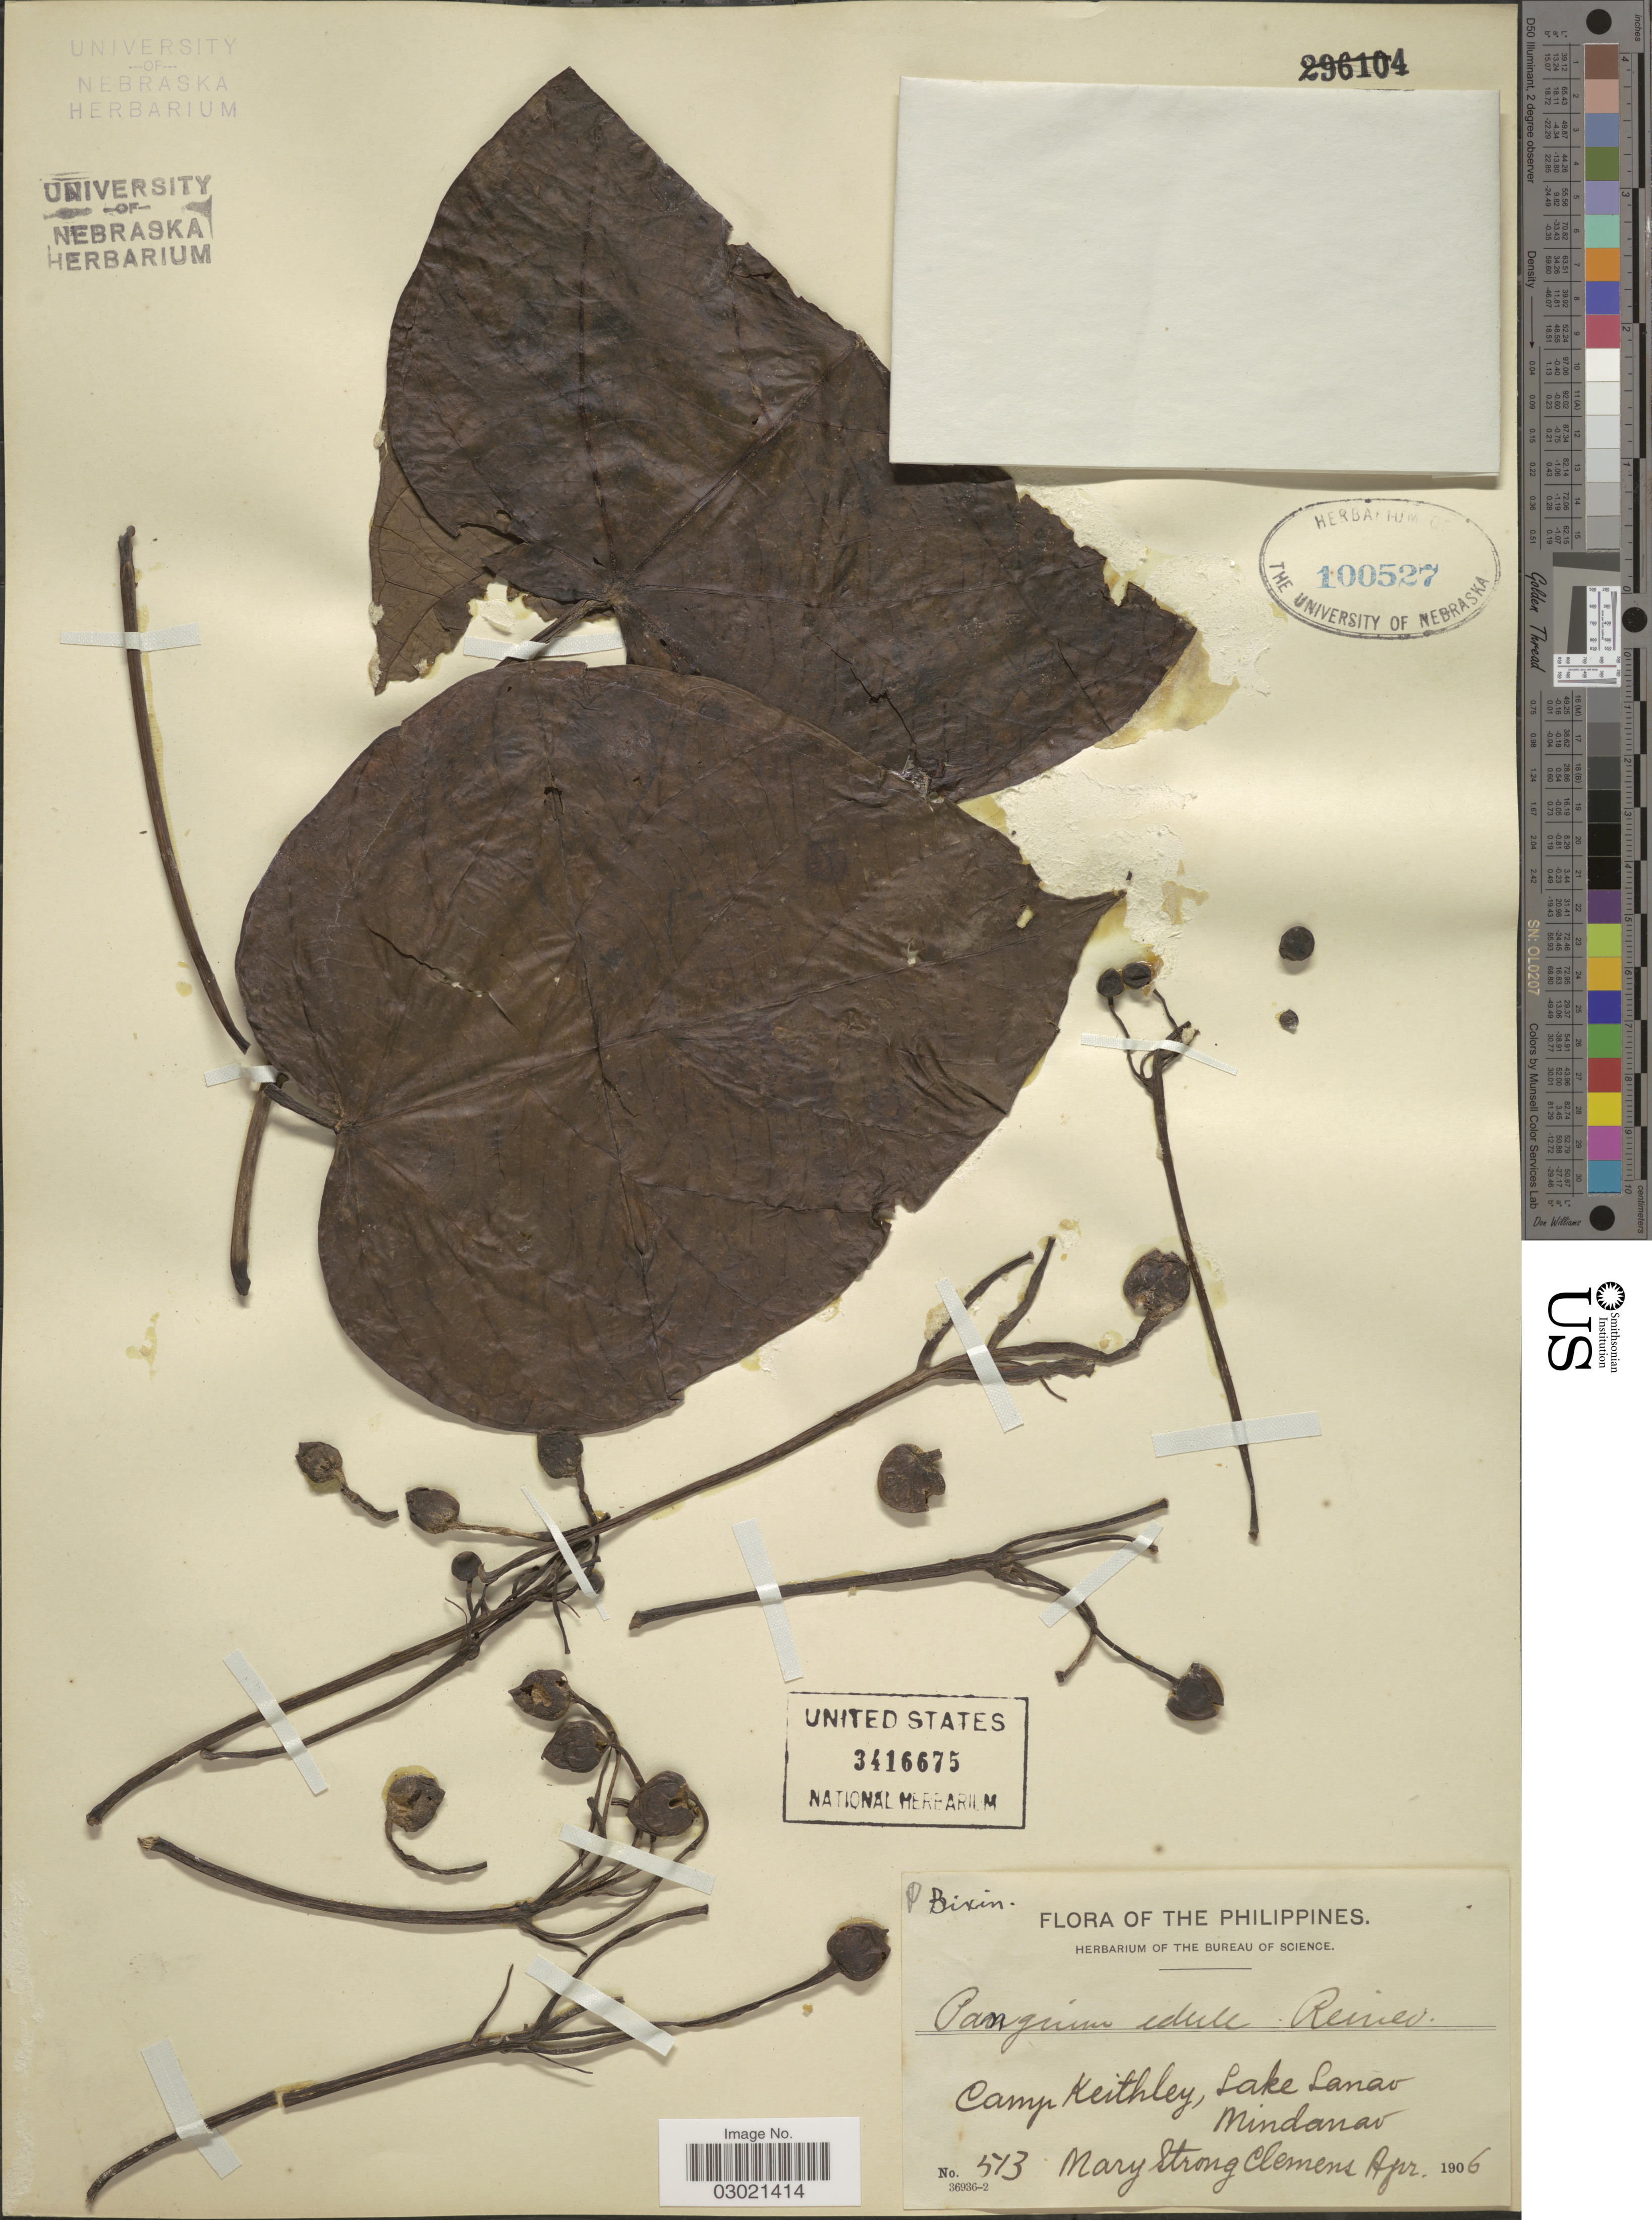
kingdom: Plantae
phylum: Tracheophyta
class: Magnoliopsida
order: Malpighiales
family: Achariaceae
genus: Pangium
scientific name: Pangium edule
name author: Reinw.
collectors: M. S. Clemens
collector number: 513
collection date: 1906-04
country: Philippines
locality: Camp Keithley, Lake Lanao.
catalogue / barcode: US 3416675